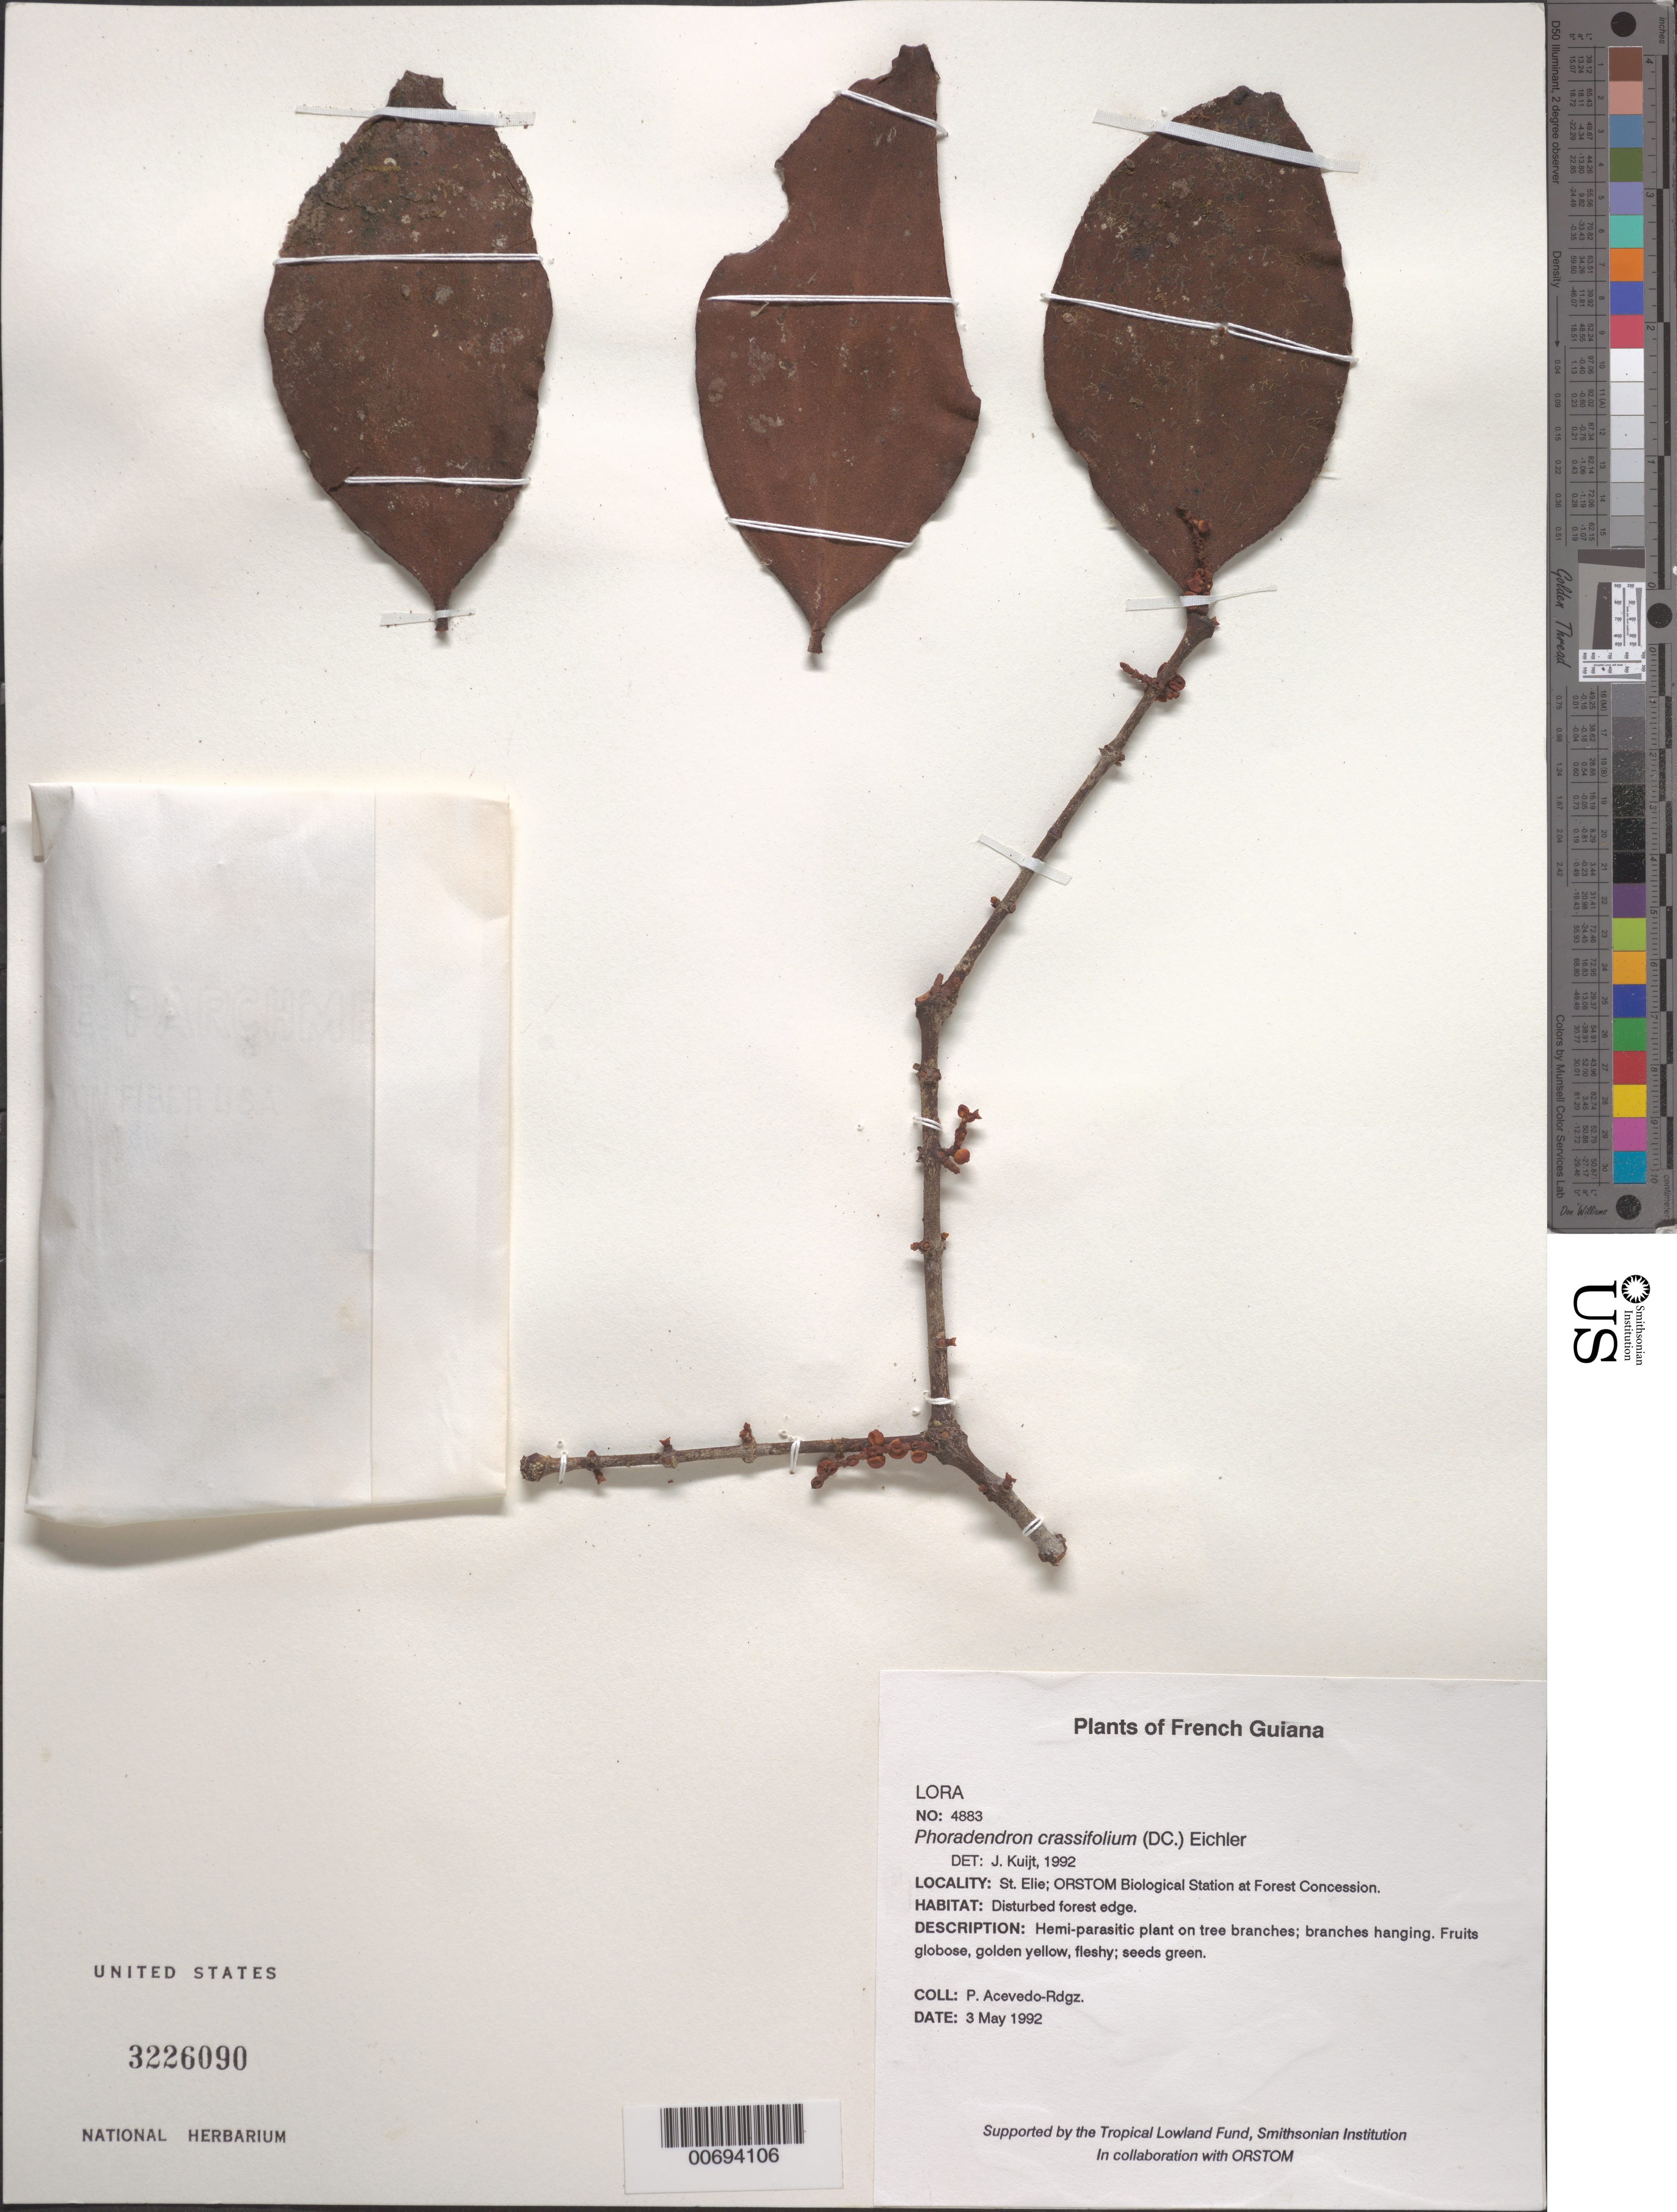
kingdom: Plantae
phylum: Tracheophyta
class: Magnoliopsida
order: Santalales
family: Viscaceae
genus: Phoradendron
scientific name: Phoradendron crassifolium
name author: (Pohl ex DC.) Eichler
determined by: Kuijt, Job, (CANADA)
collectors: P. Acevedo-Rodr.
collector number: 4883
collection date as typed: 03 May 1992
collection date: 1992-05-03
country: French Guiana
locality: St. Elie; ORSTOM Biological Station at Forest Concession.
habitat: Disturbed forest edge.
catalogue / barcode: US 3226090